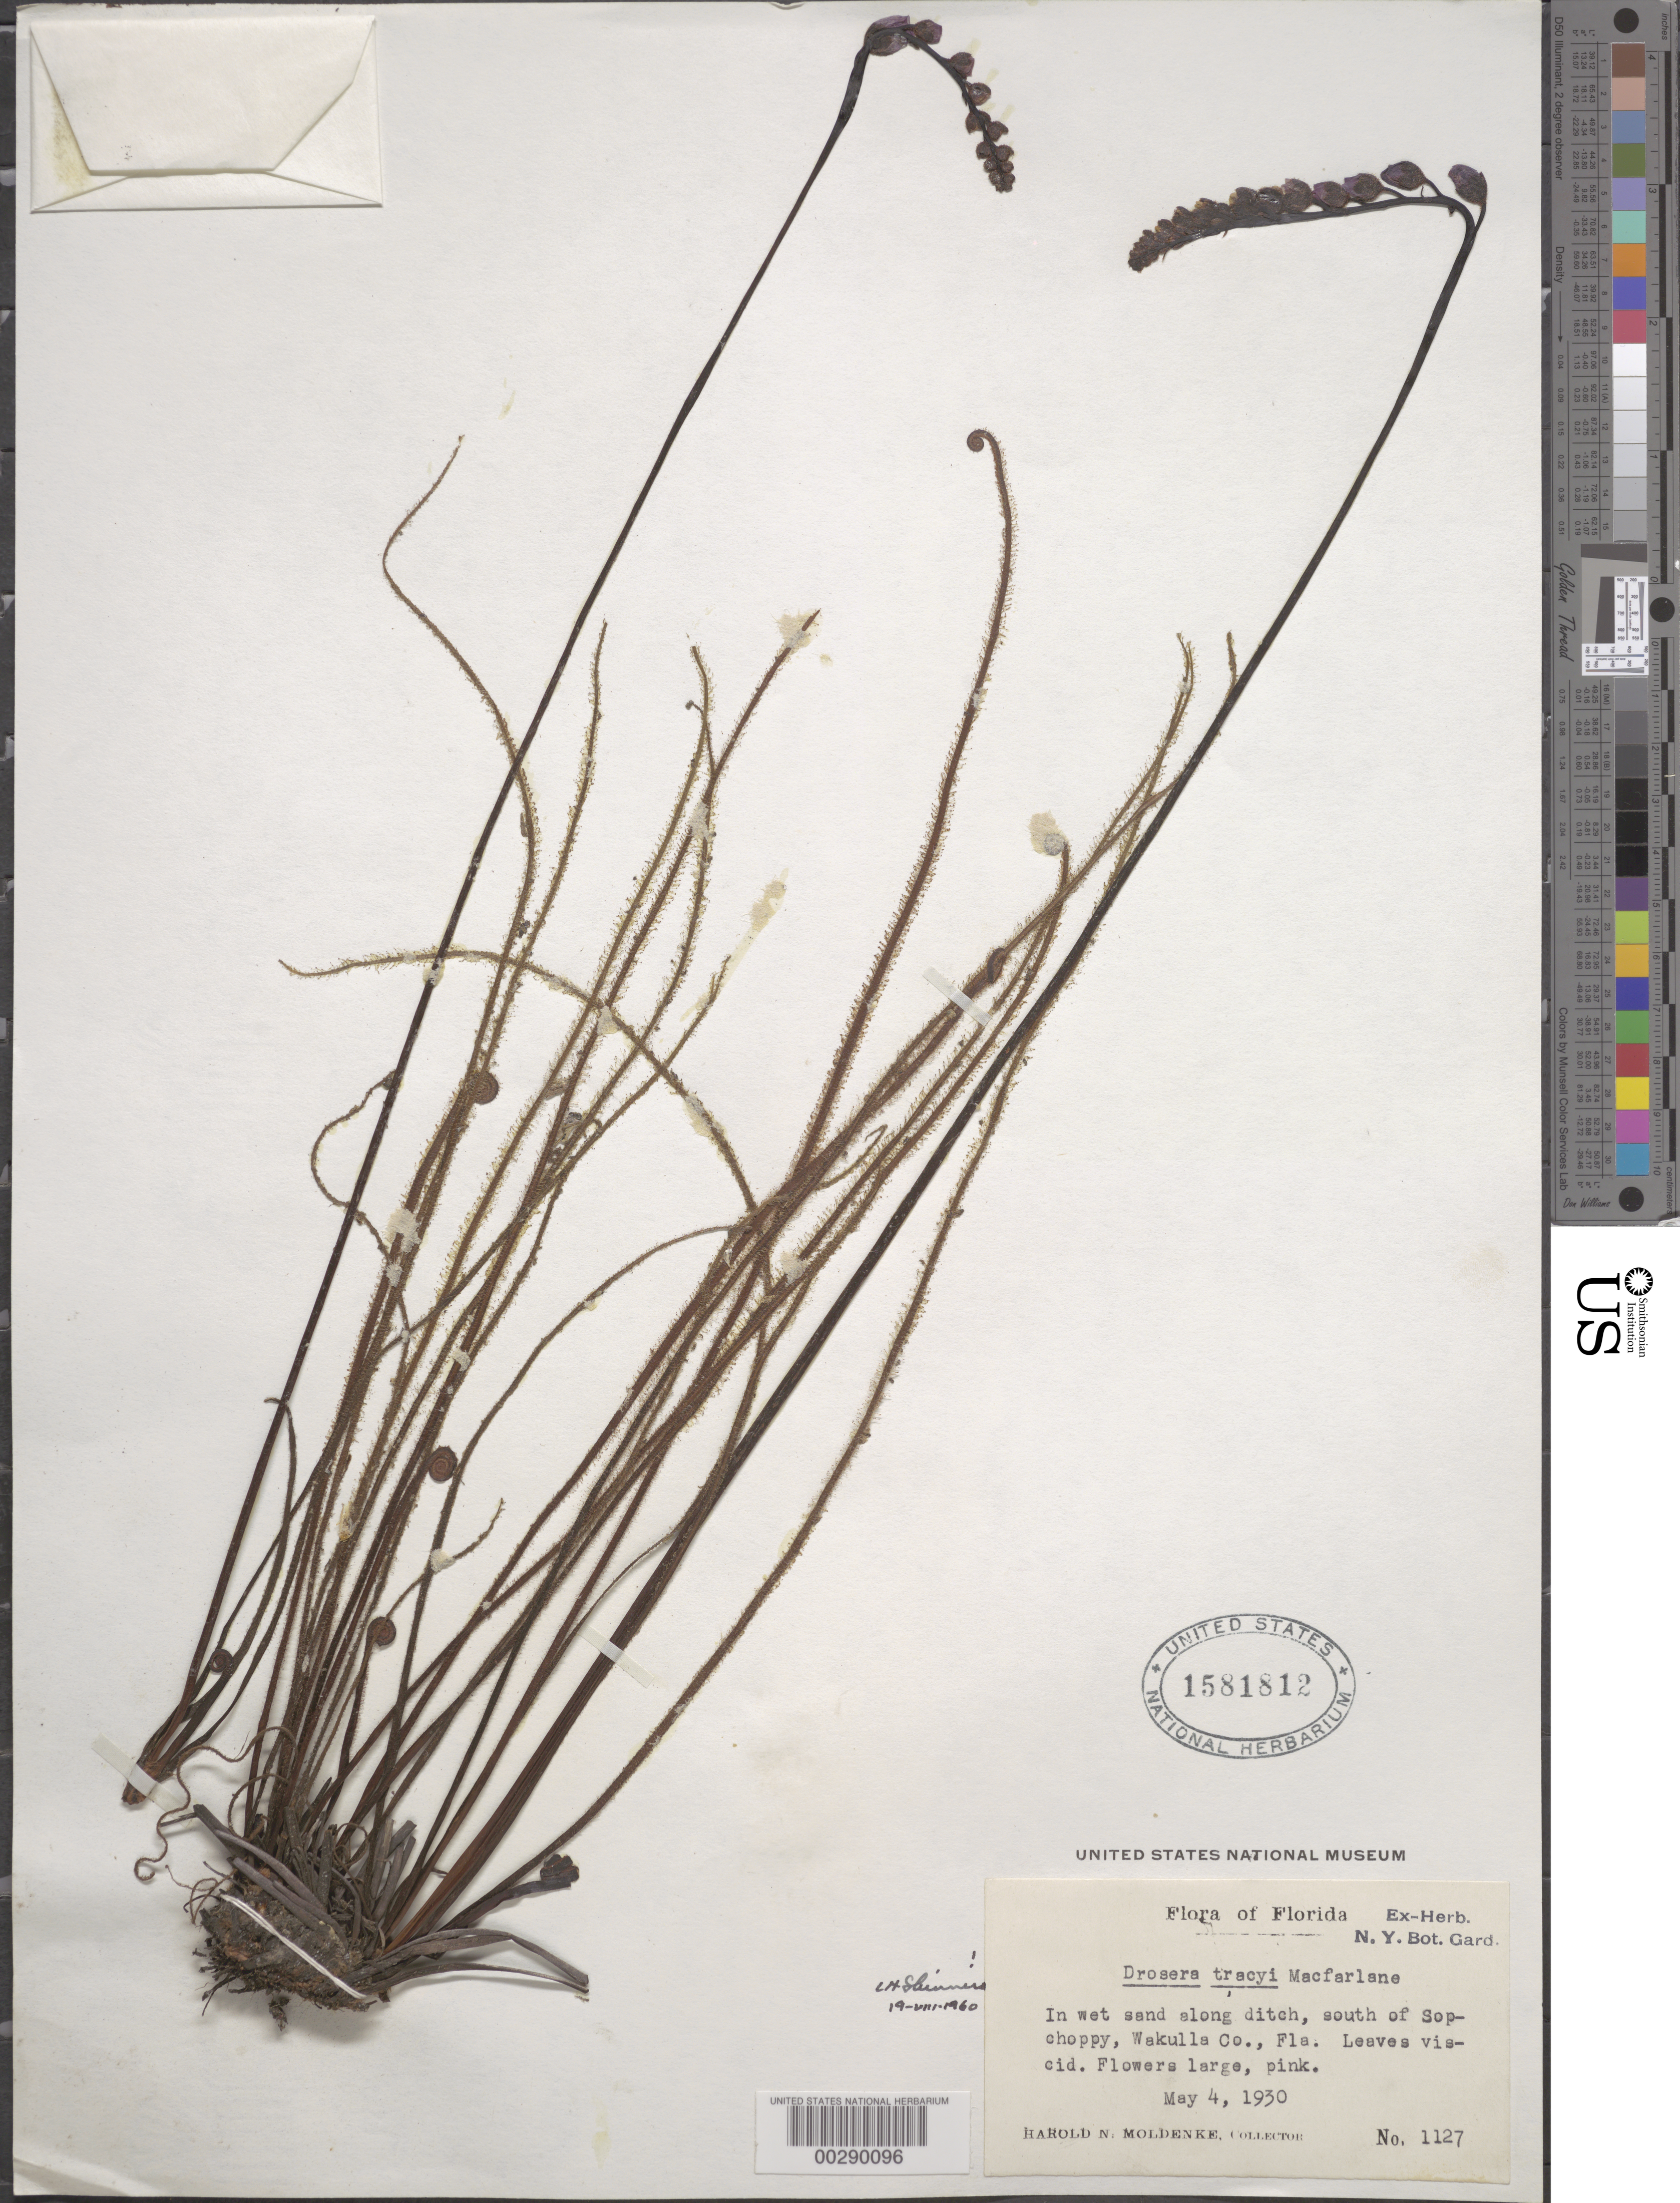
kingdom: Plantae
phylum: Tracheophyta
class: Magnoliopsida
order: Caryophyllales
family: Droseraceae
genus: Drosera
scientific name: Drosera tracyi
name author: Macfarl.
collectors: H. N. Moldenke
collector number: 1127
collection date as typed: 04 May 1930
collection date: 1930-05-04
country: United States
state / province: Florida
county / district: Wakulla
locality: S of sopchoppy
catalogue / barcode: US 1581812